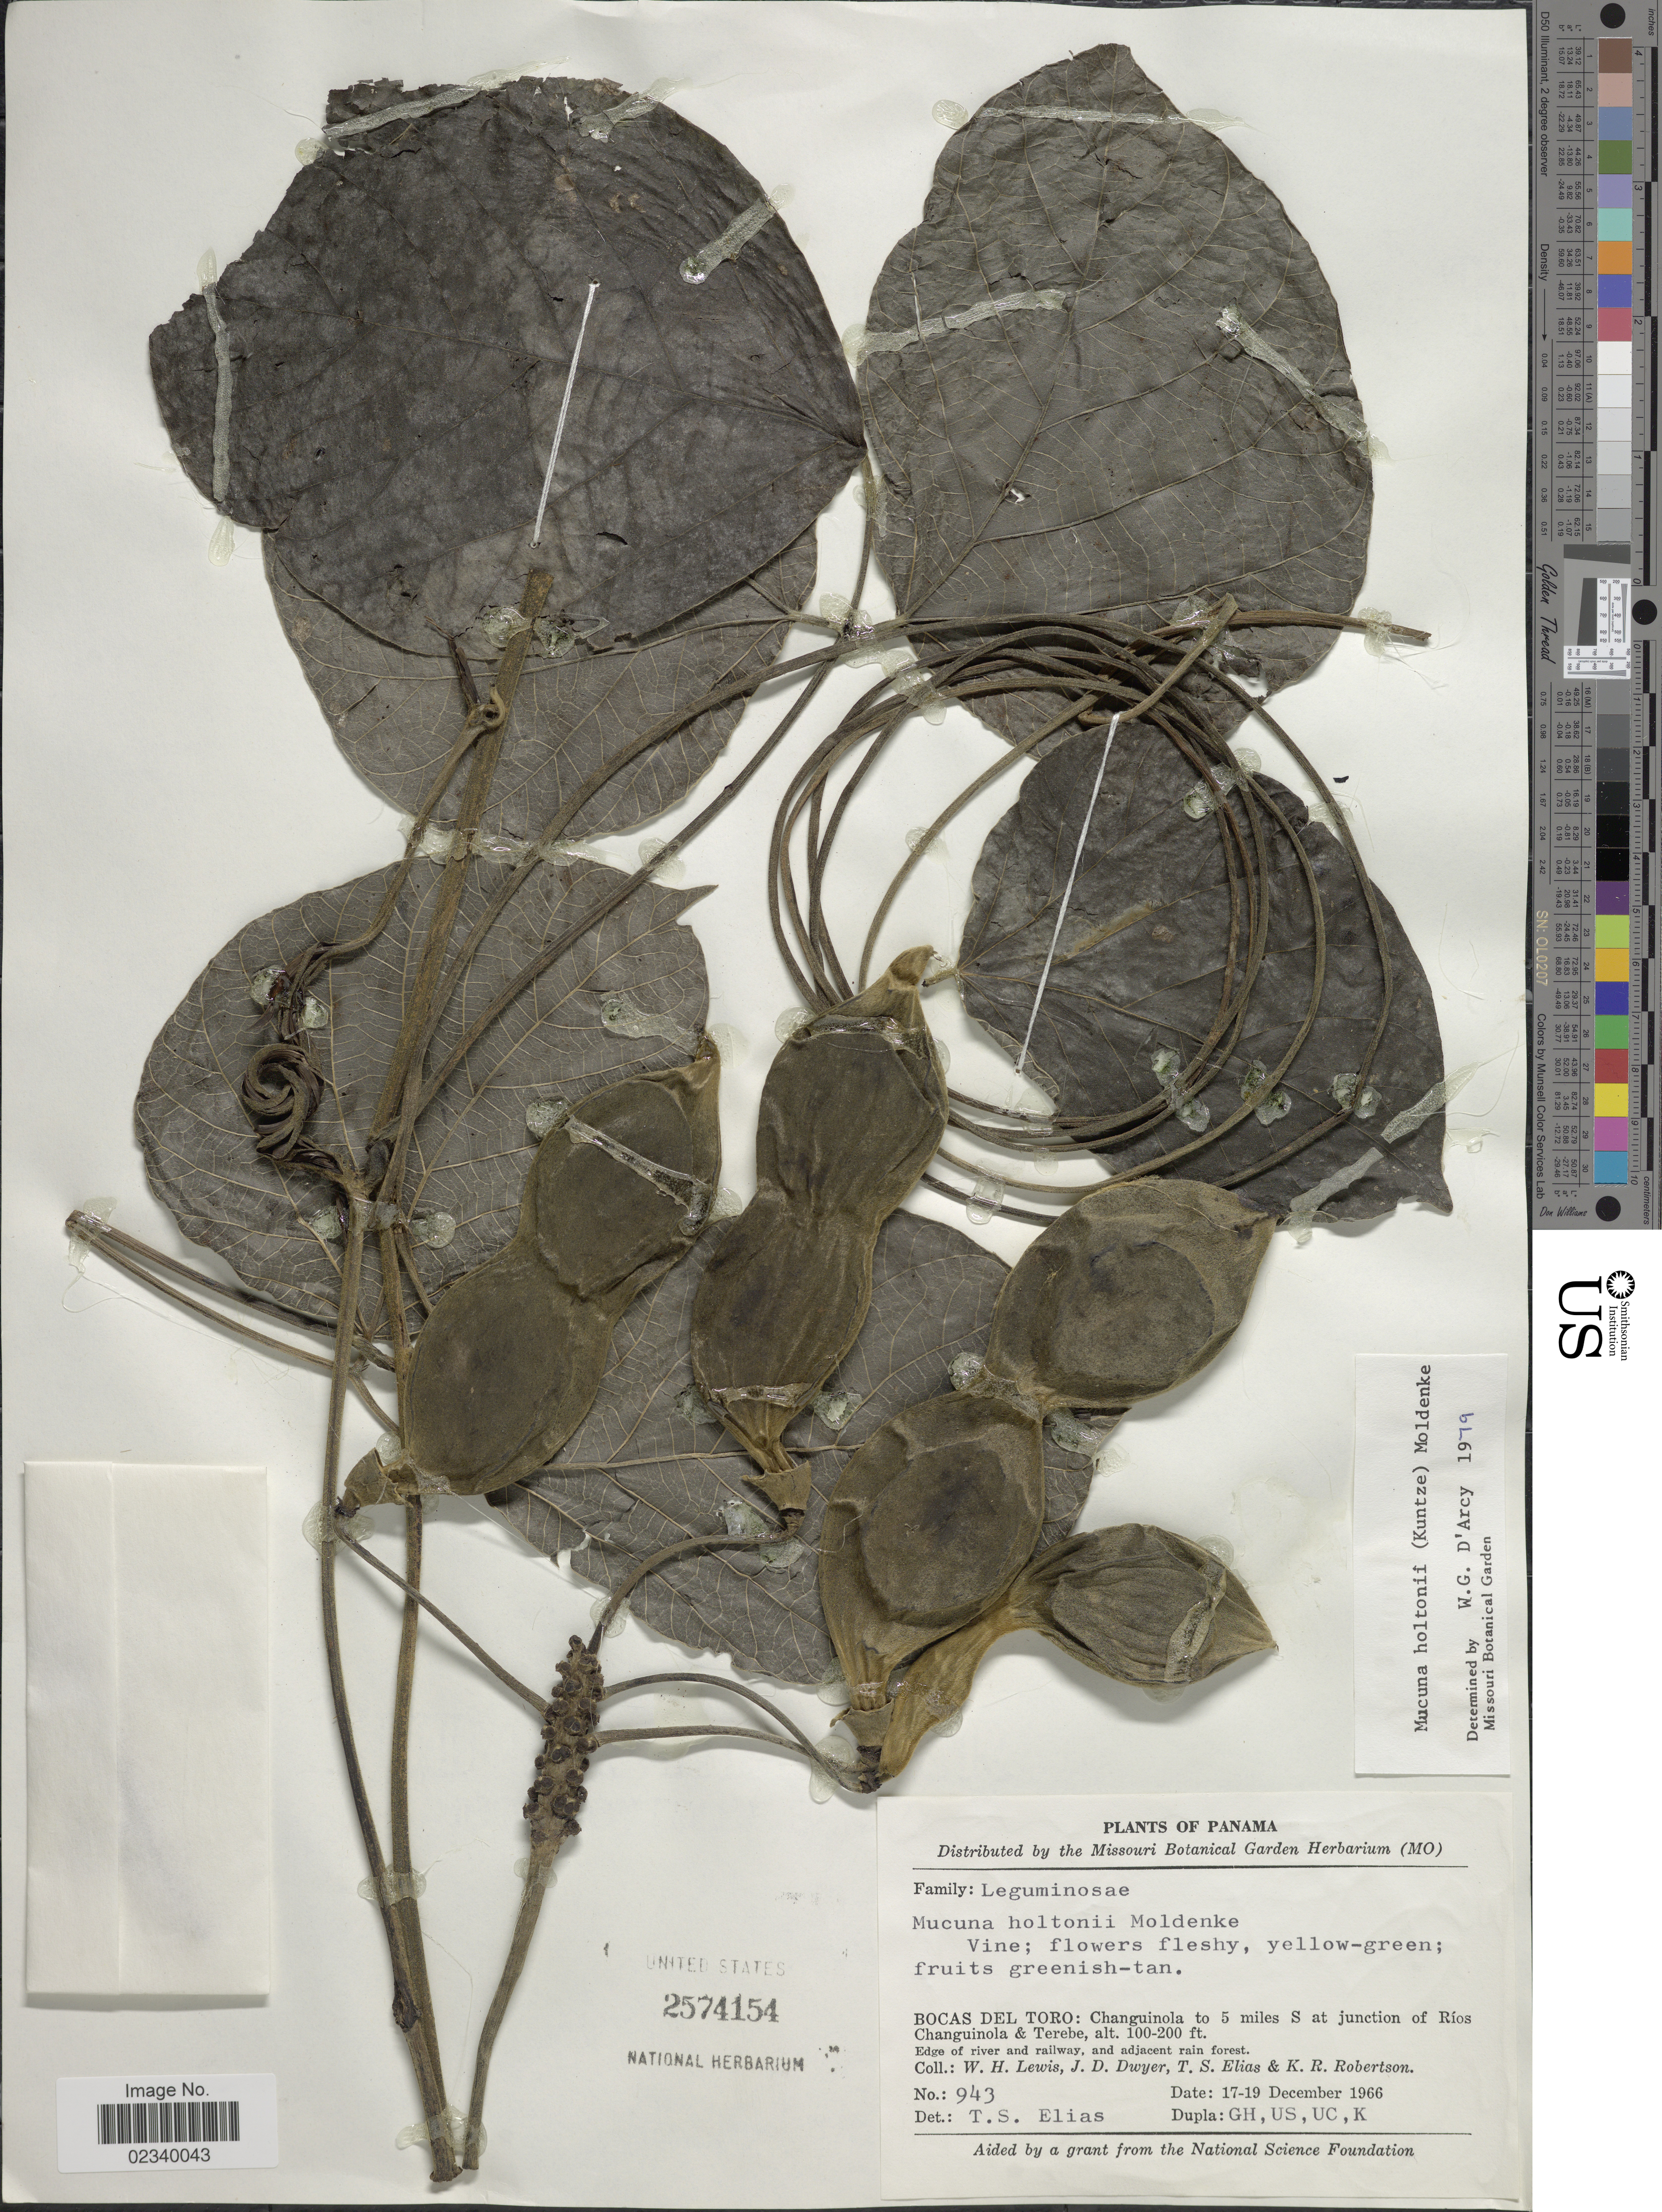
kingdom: Plantae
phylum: Tracheophyta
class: Magnoliopsida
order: Fabales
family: Fabaceae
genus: Mucuna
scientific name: Mucuna holtonii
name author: (Kuntze) Moldenke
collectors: W. H. Lewis, J. D. Dwyer, T. S. Elias & K. Robertson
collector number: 943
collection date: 1966-12-17/1966-12-19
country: Panama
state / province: Bocas del Toro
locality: Changuinola to 5 miles S at junction of Ríos Changuinola & Terebe, Edge of river and railway, and adjacent rain forest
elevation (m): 30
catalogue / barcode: US 2574154